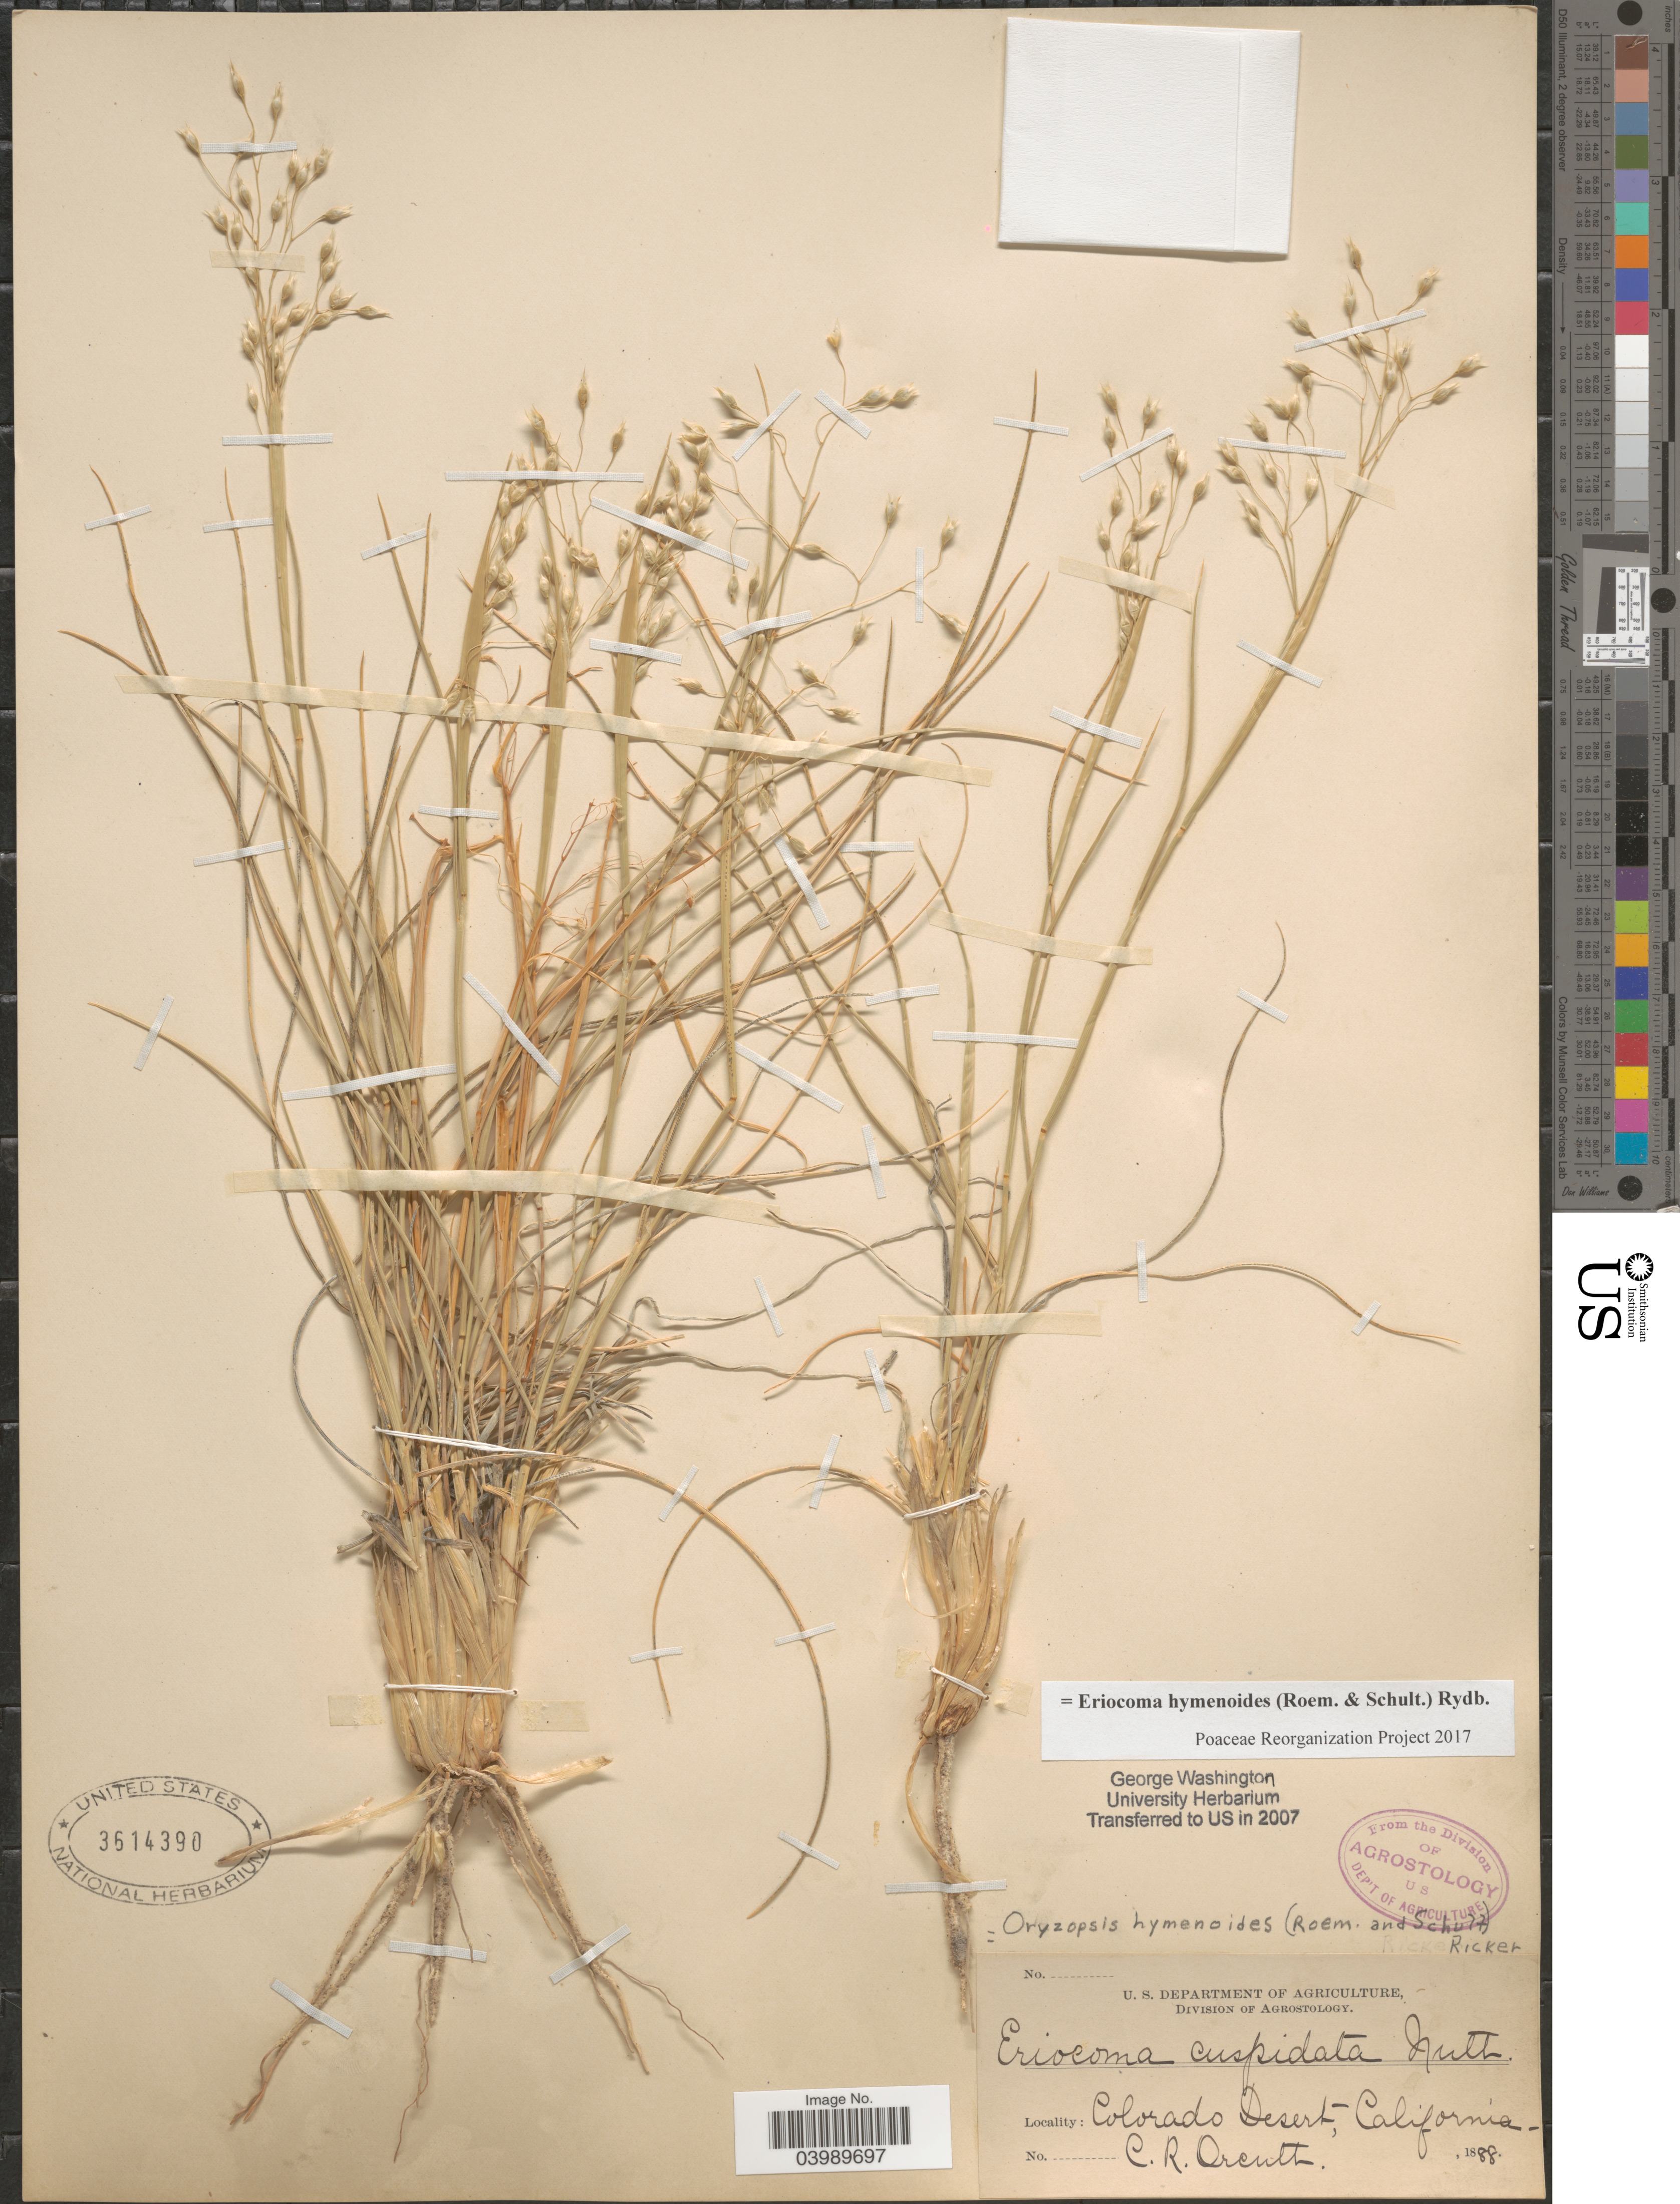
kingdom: Plantae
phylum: Tracheophyta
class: Liliopsida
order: Poales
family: Poaceae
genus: Eriocoma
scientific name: Eriocoma hymenoides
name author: (Roem. & Schult.) Rydb.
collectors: C. R. Orcutt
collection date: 1888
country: United States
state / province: California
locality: Colorado Desert.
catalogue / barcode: US 3614390